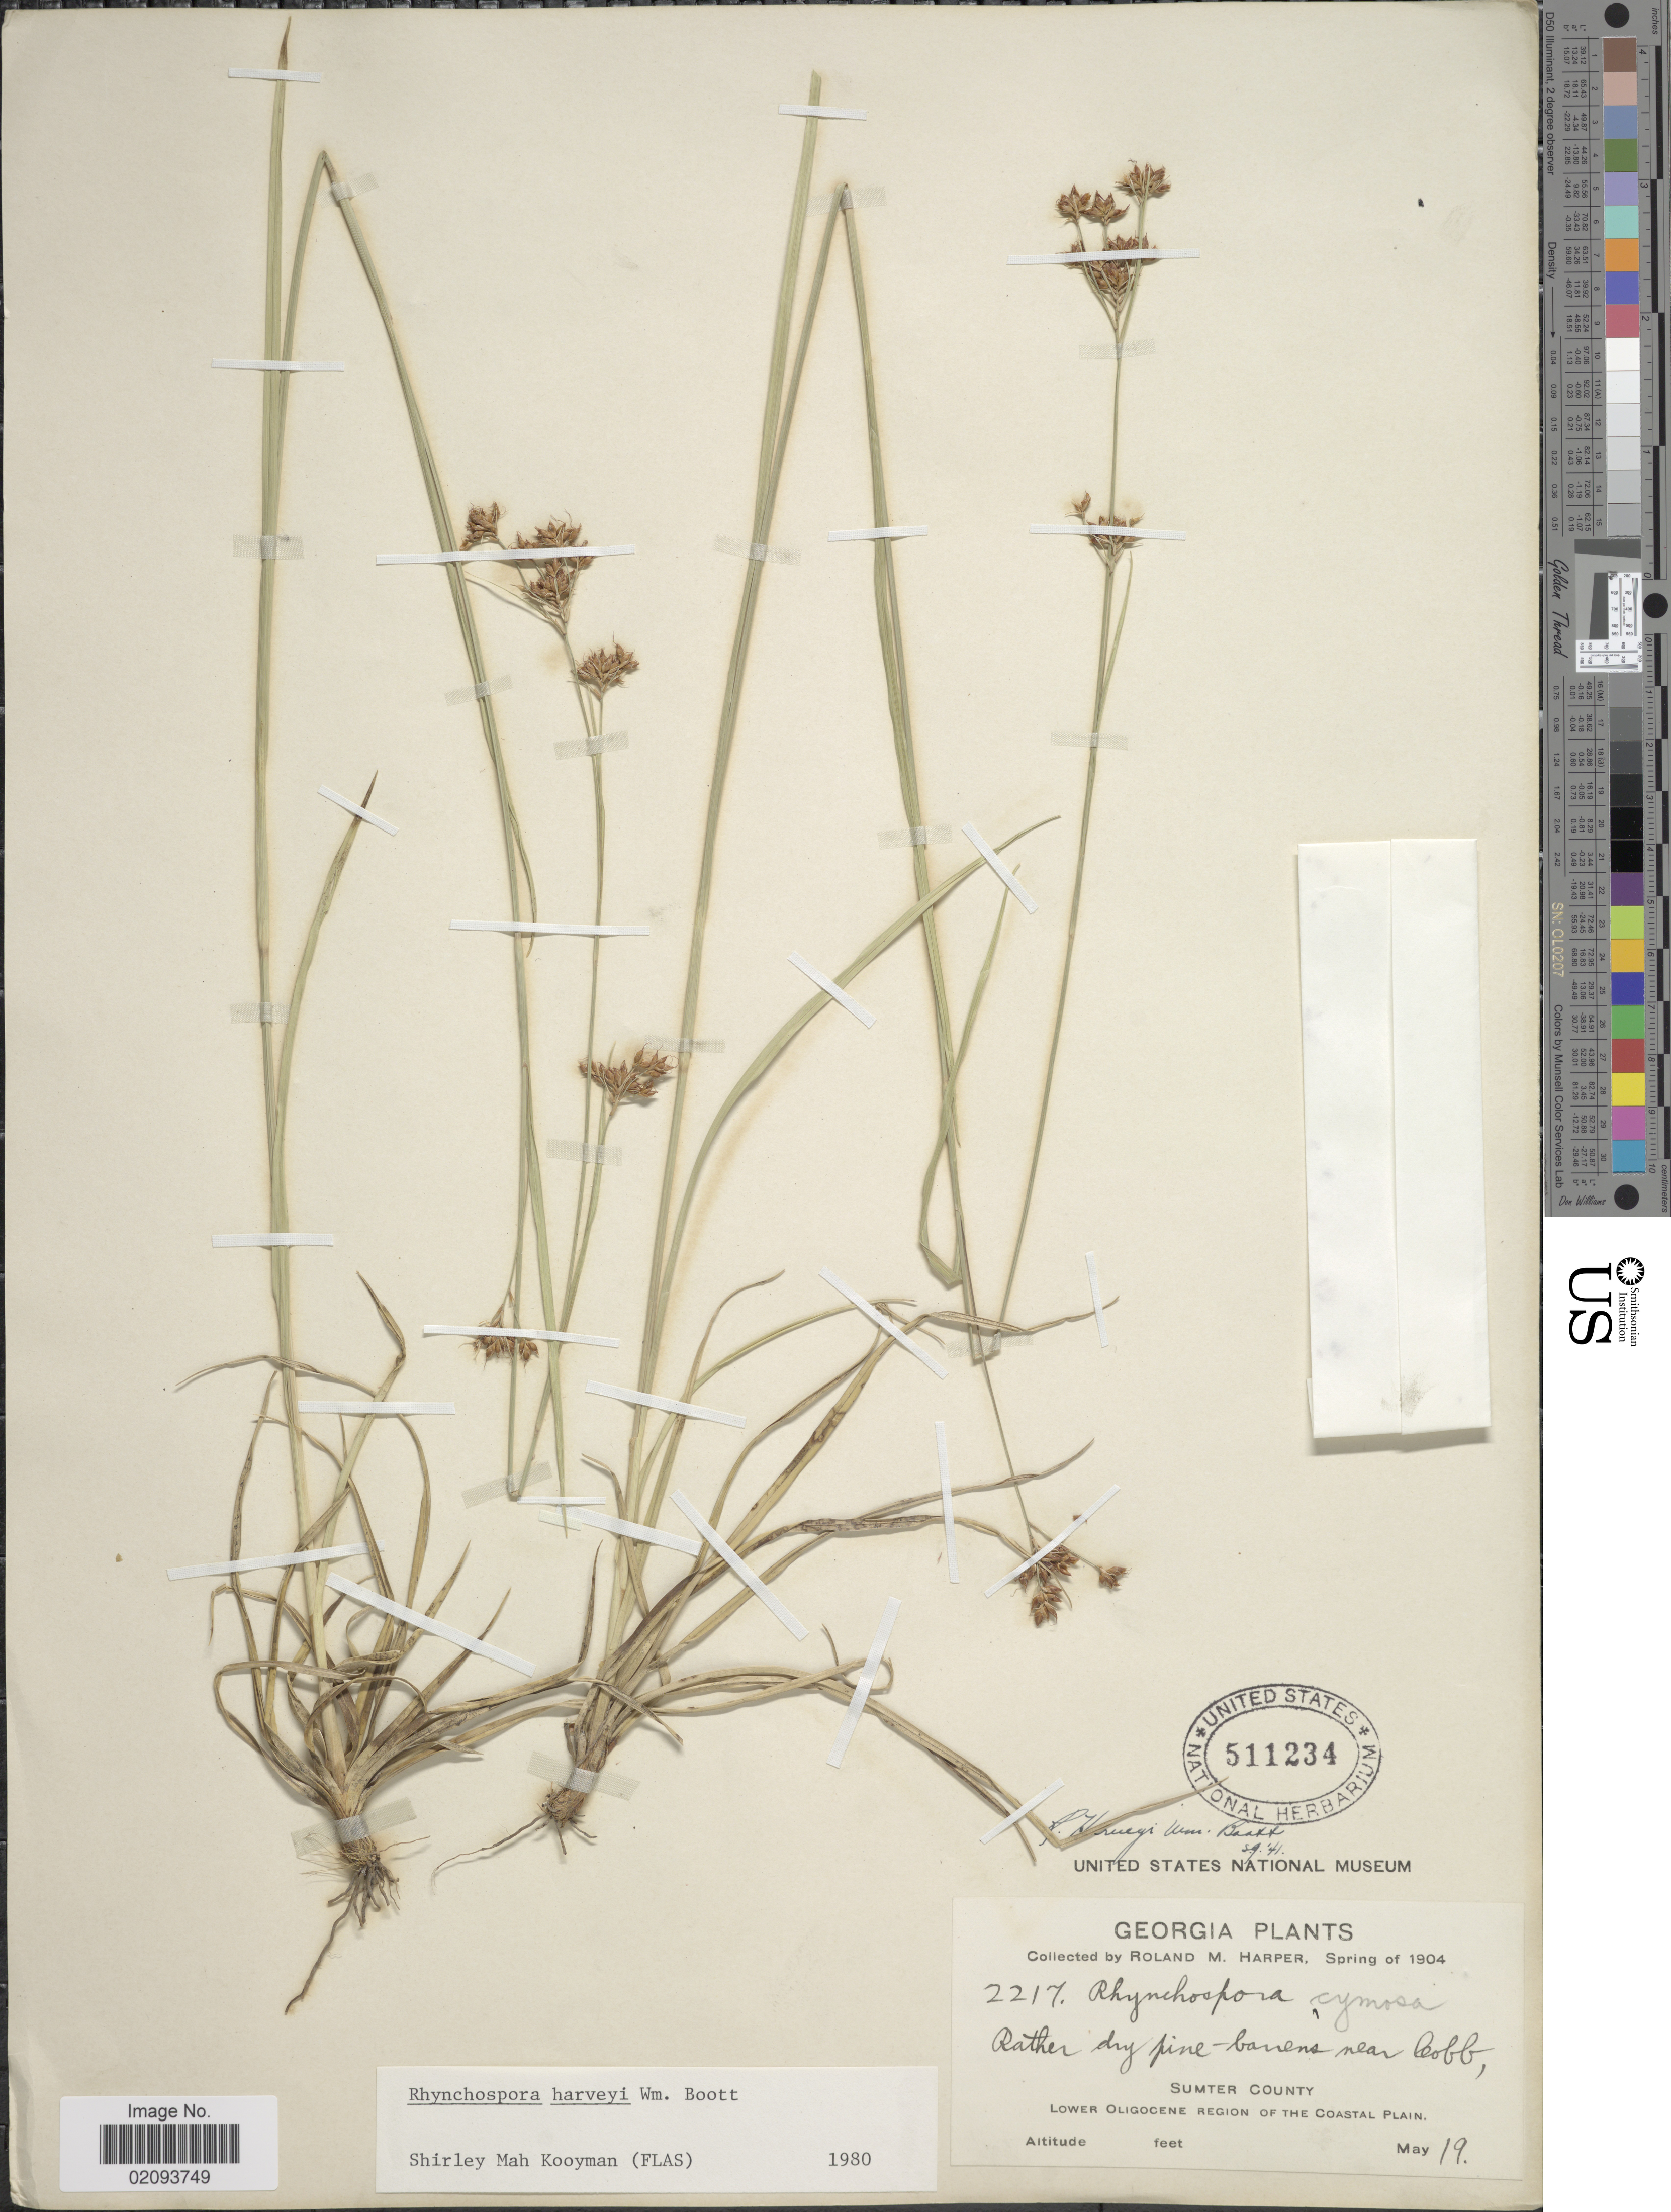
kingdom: Plantae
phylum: Tracheophyta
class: Liliopsida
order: Poales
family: Cyperaceae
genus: Rhynchospora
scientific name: Rhynchospora harveyi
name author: W. Boott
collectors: R. M. Harper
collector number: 2217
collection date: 1904-05-19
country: United States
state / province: Georgia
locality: Sumter County. Lower Oligocene Region of the Coastal Plain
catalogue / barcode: US 511234